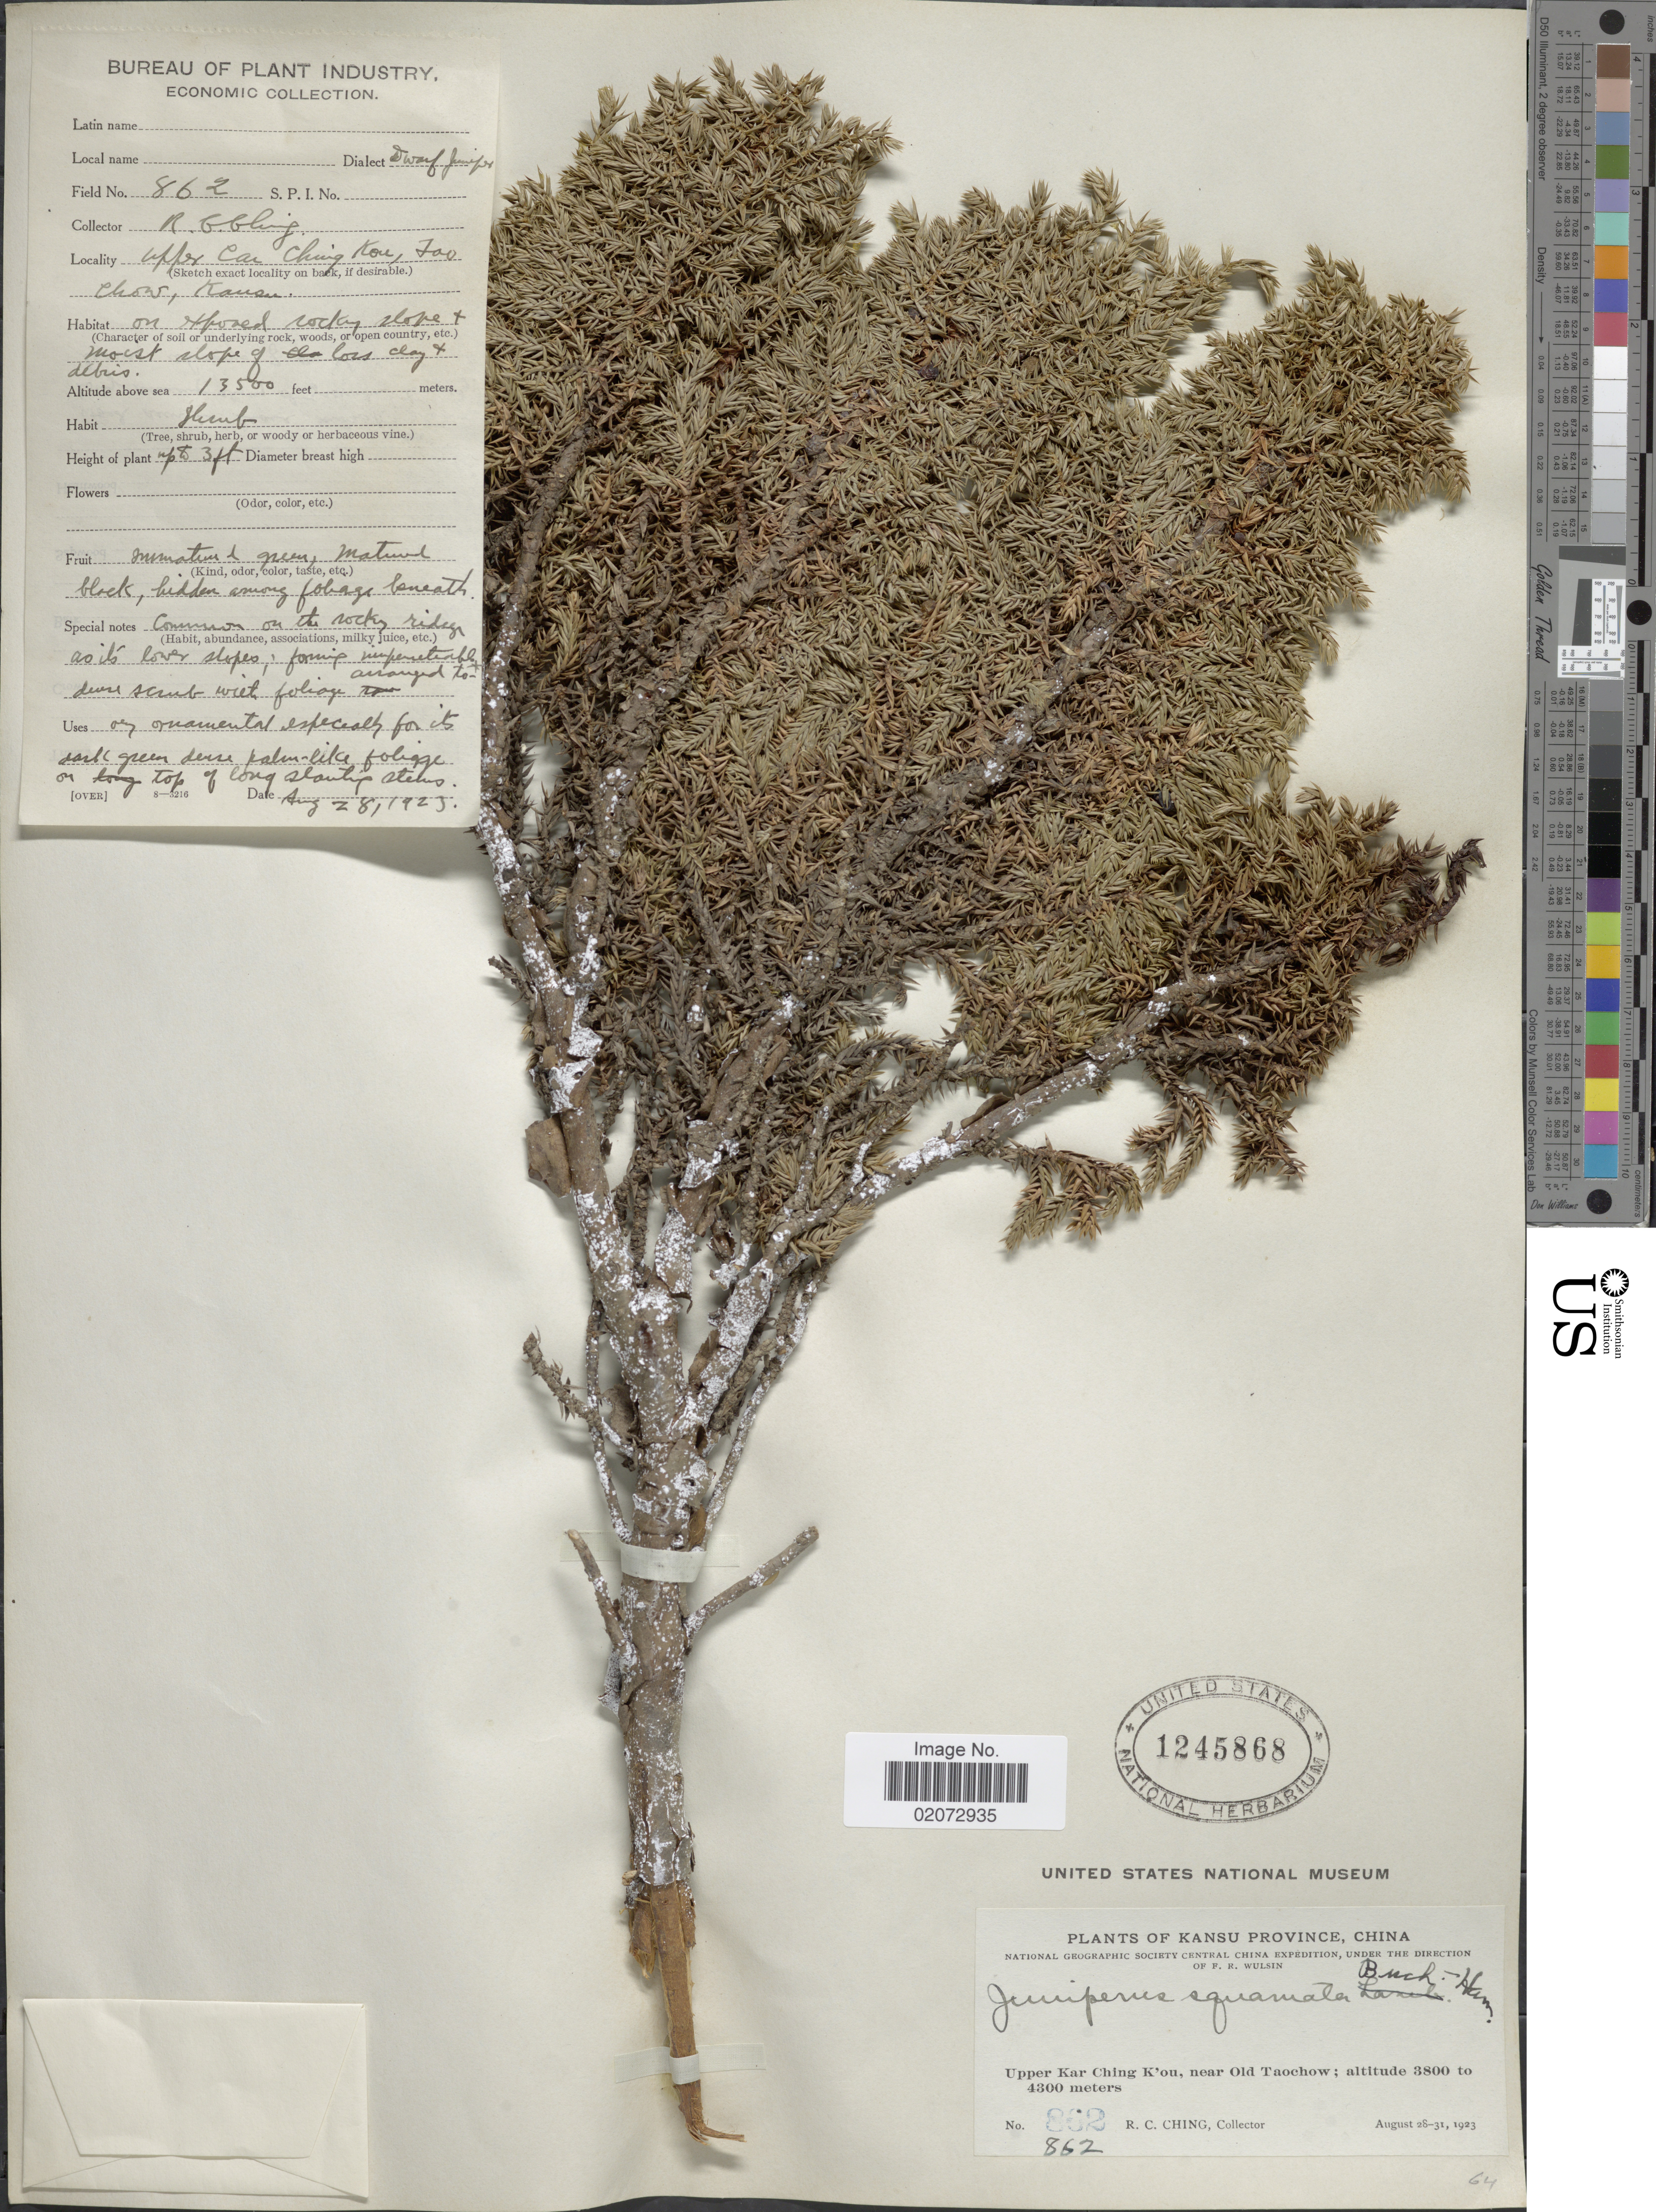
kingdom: Plantae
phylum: Tracheophyta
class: Pinopsida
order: Pinales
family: Cupressaceae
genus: Juniperus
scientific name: Juniperus squamata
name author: Buch.-Ham. ex D. Don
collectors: R. C. Ching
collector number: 862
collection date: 1923-08-28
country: China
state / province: Gansu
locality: Kansu Province, China. Upper Kar Ching K'ou, near Old Taochow.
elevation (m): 4115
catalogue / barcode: US 1245868